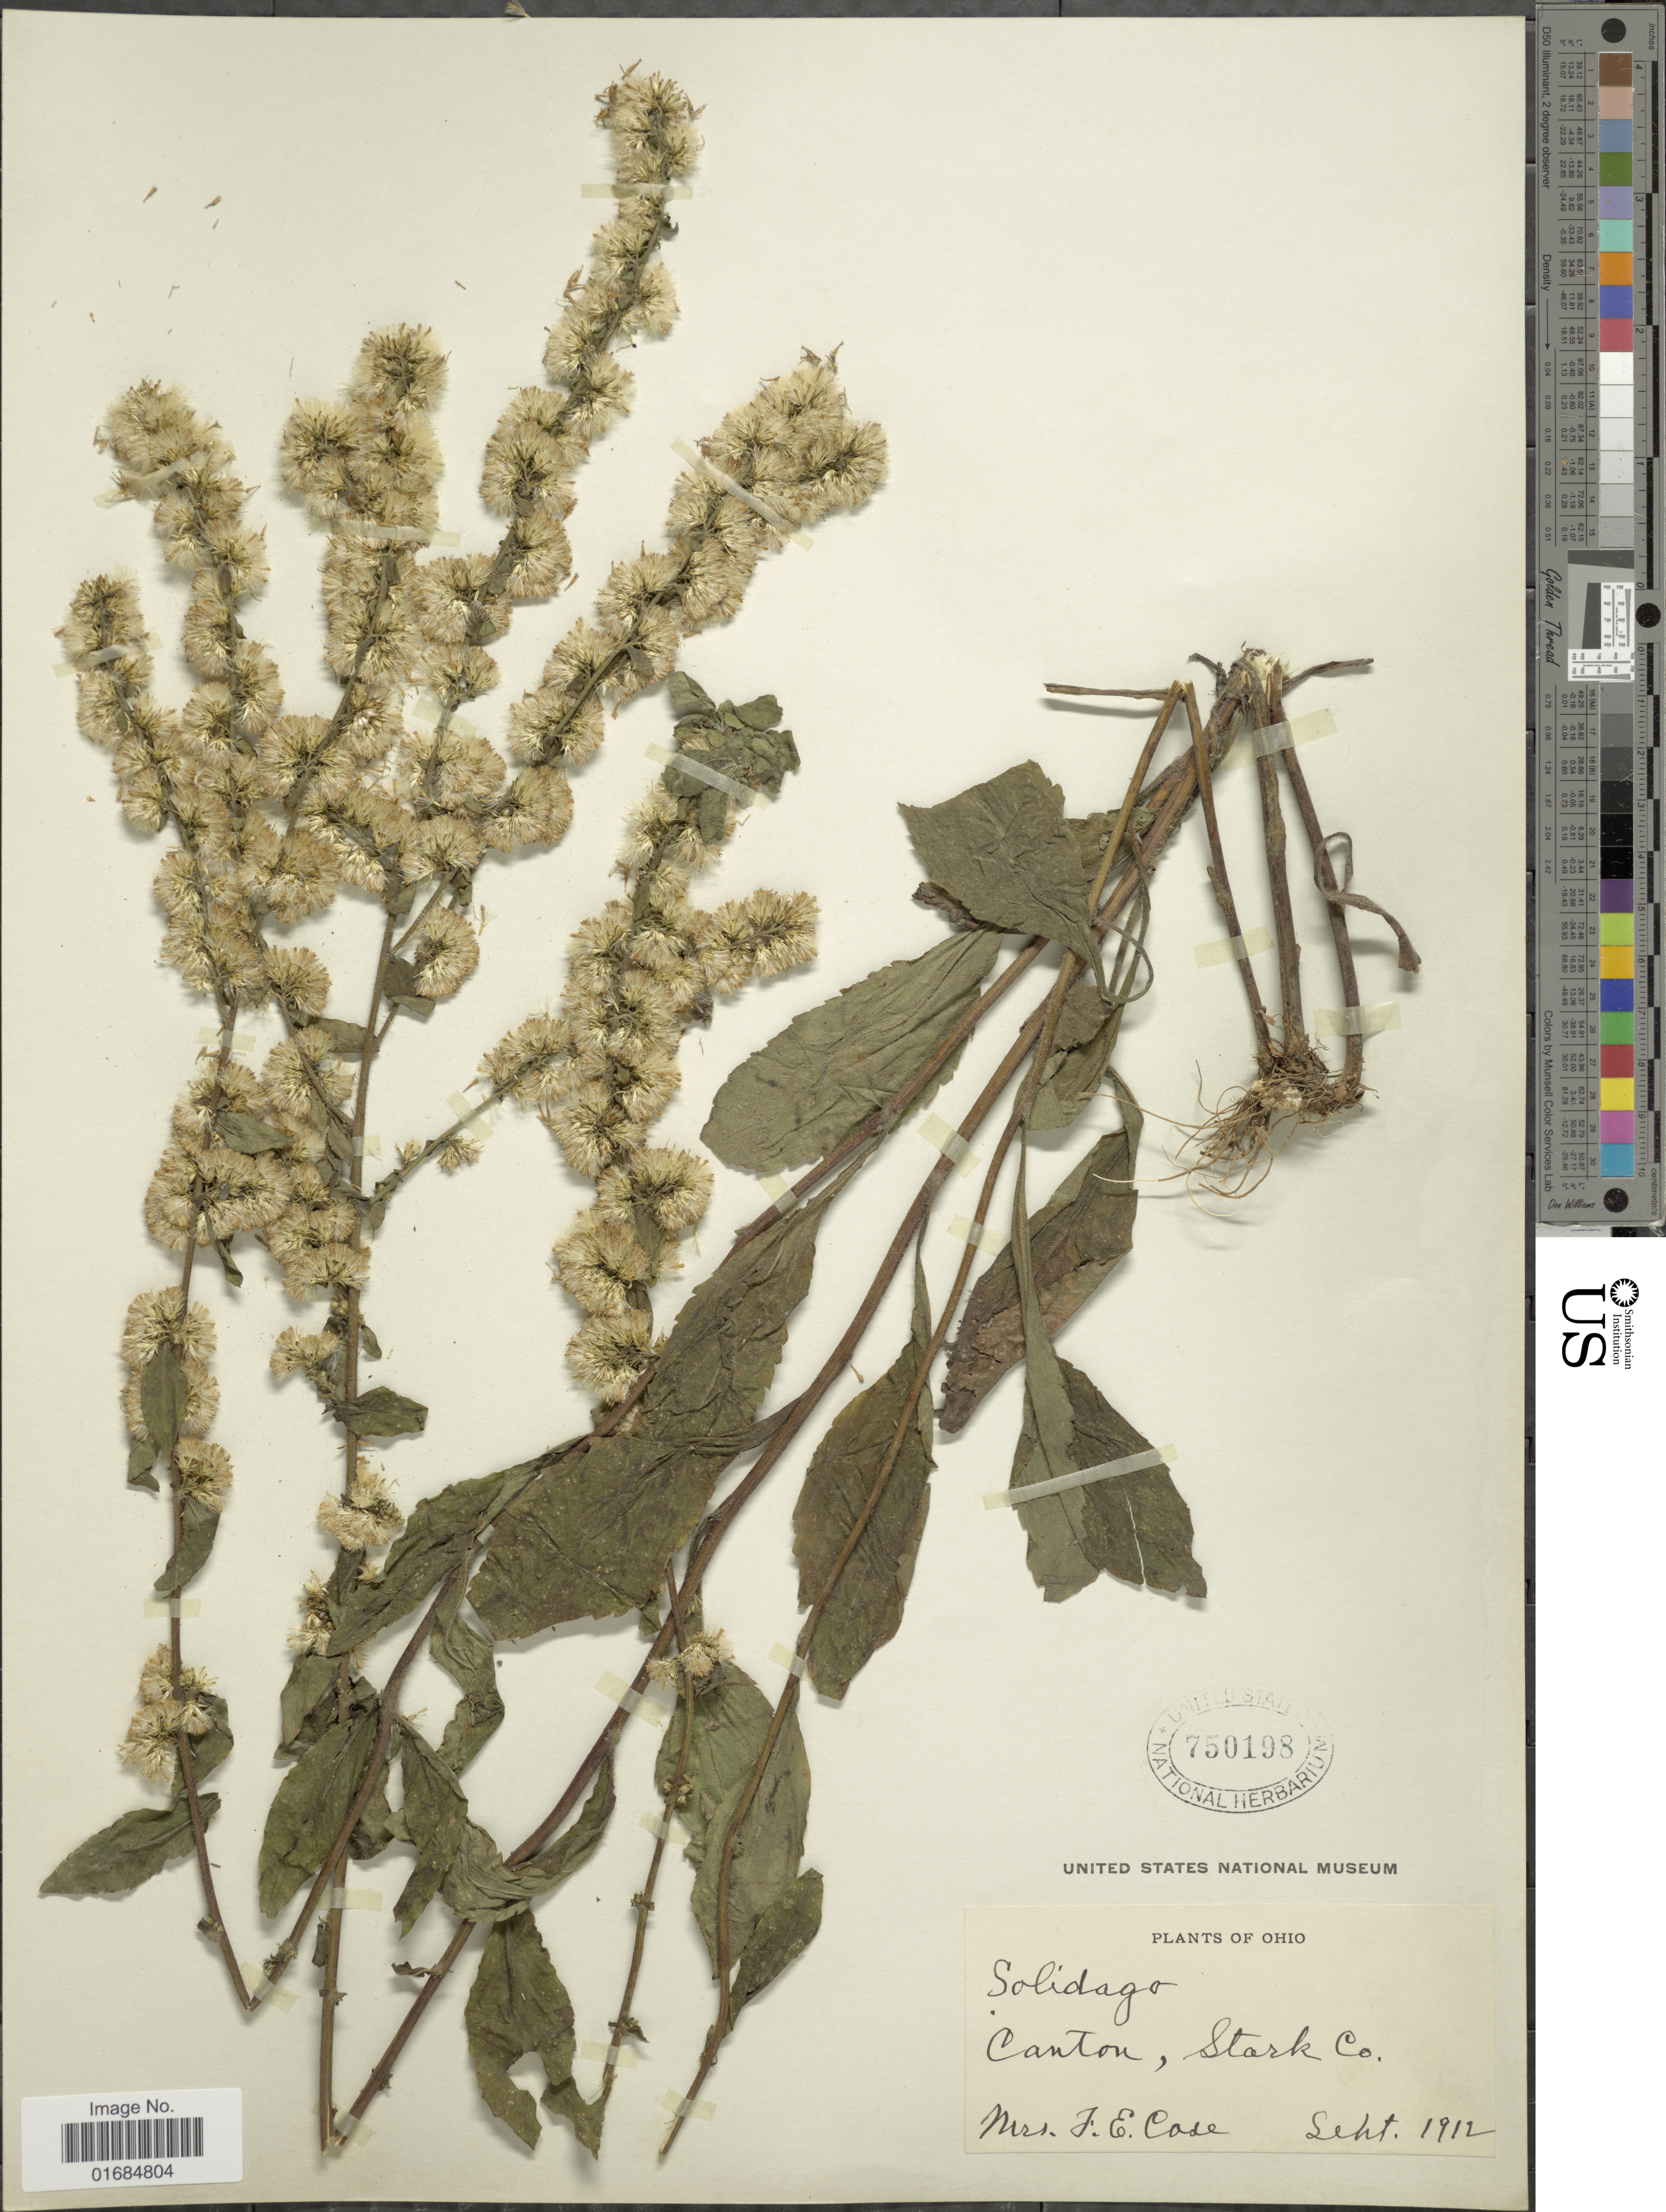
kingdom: Plantae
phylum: Tracheophyta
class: Magnoliopsida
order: Asterales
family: Asteraceae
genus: Solidago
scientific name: Solidago bicolor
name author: L.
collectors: J. Case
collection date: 1912-09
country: United States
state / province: Ohio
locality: Canton, Stark Co.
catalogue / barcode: US 750198